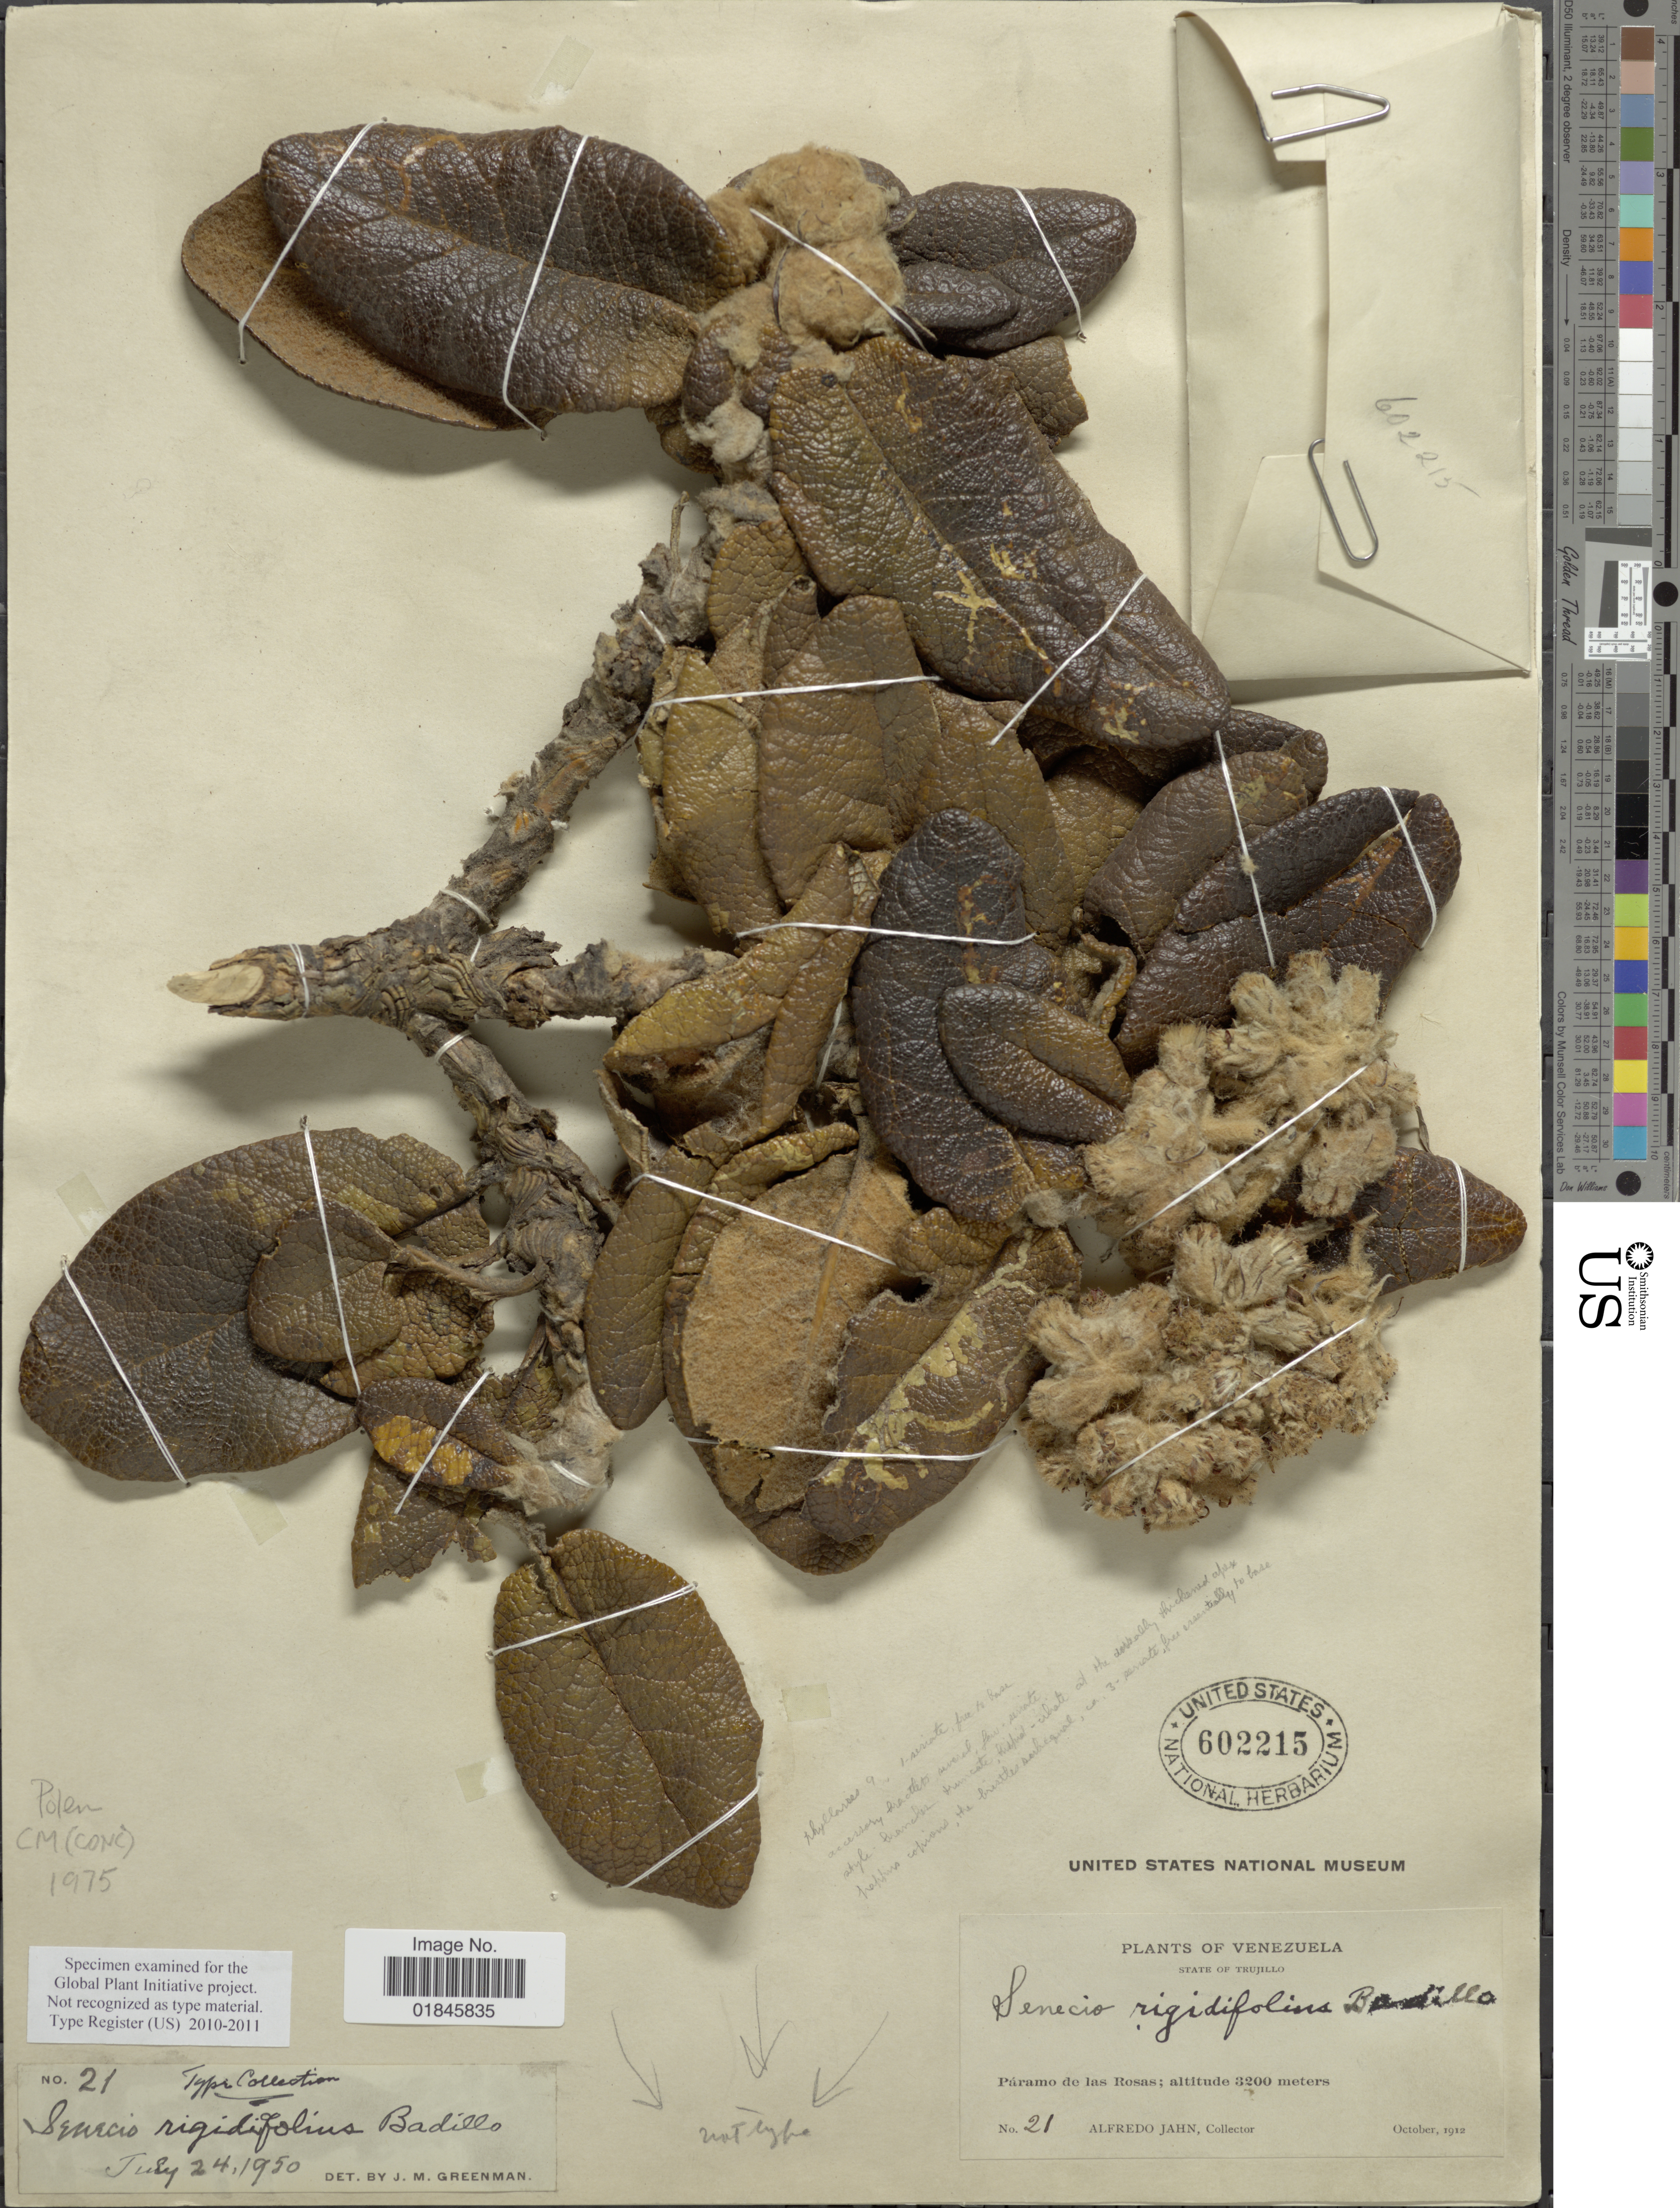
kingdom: Plantae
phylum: Tracheophyta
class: Magnoliopsida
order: Asterales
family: Asteraceae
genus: Pentacalia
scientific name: Pentacalia rigidifolia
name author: (V.M. Badillo) Cuatrec.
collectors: A. Jahn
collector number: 21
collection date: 1912-10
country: Venezuela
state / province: Trujillo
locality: State of Trujillo. Páramo de las Rosas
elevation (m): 3200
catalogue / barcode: US 602215